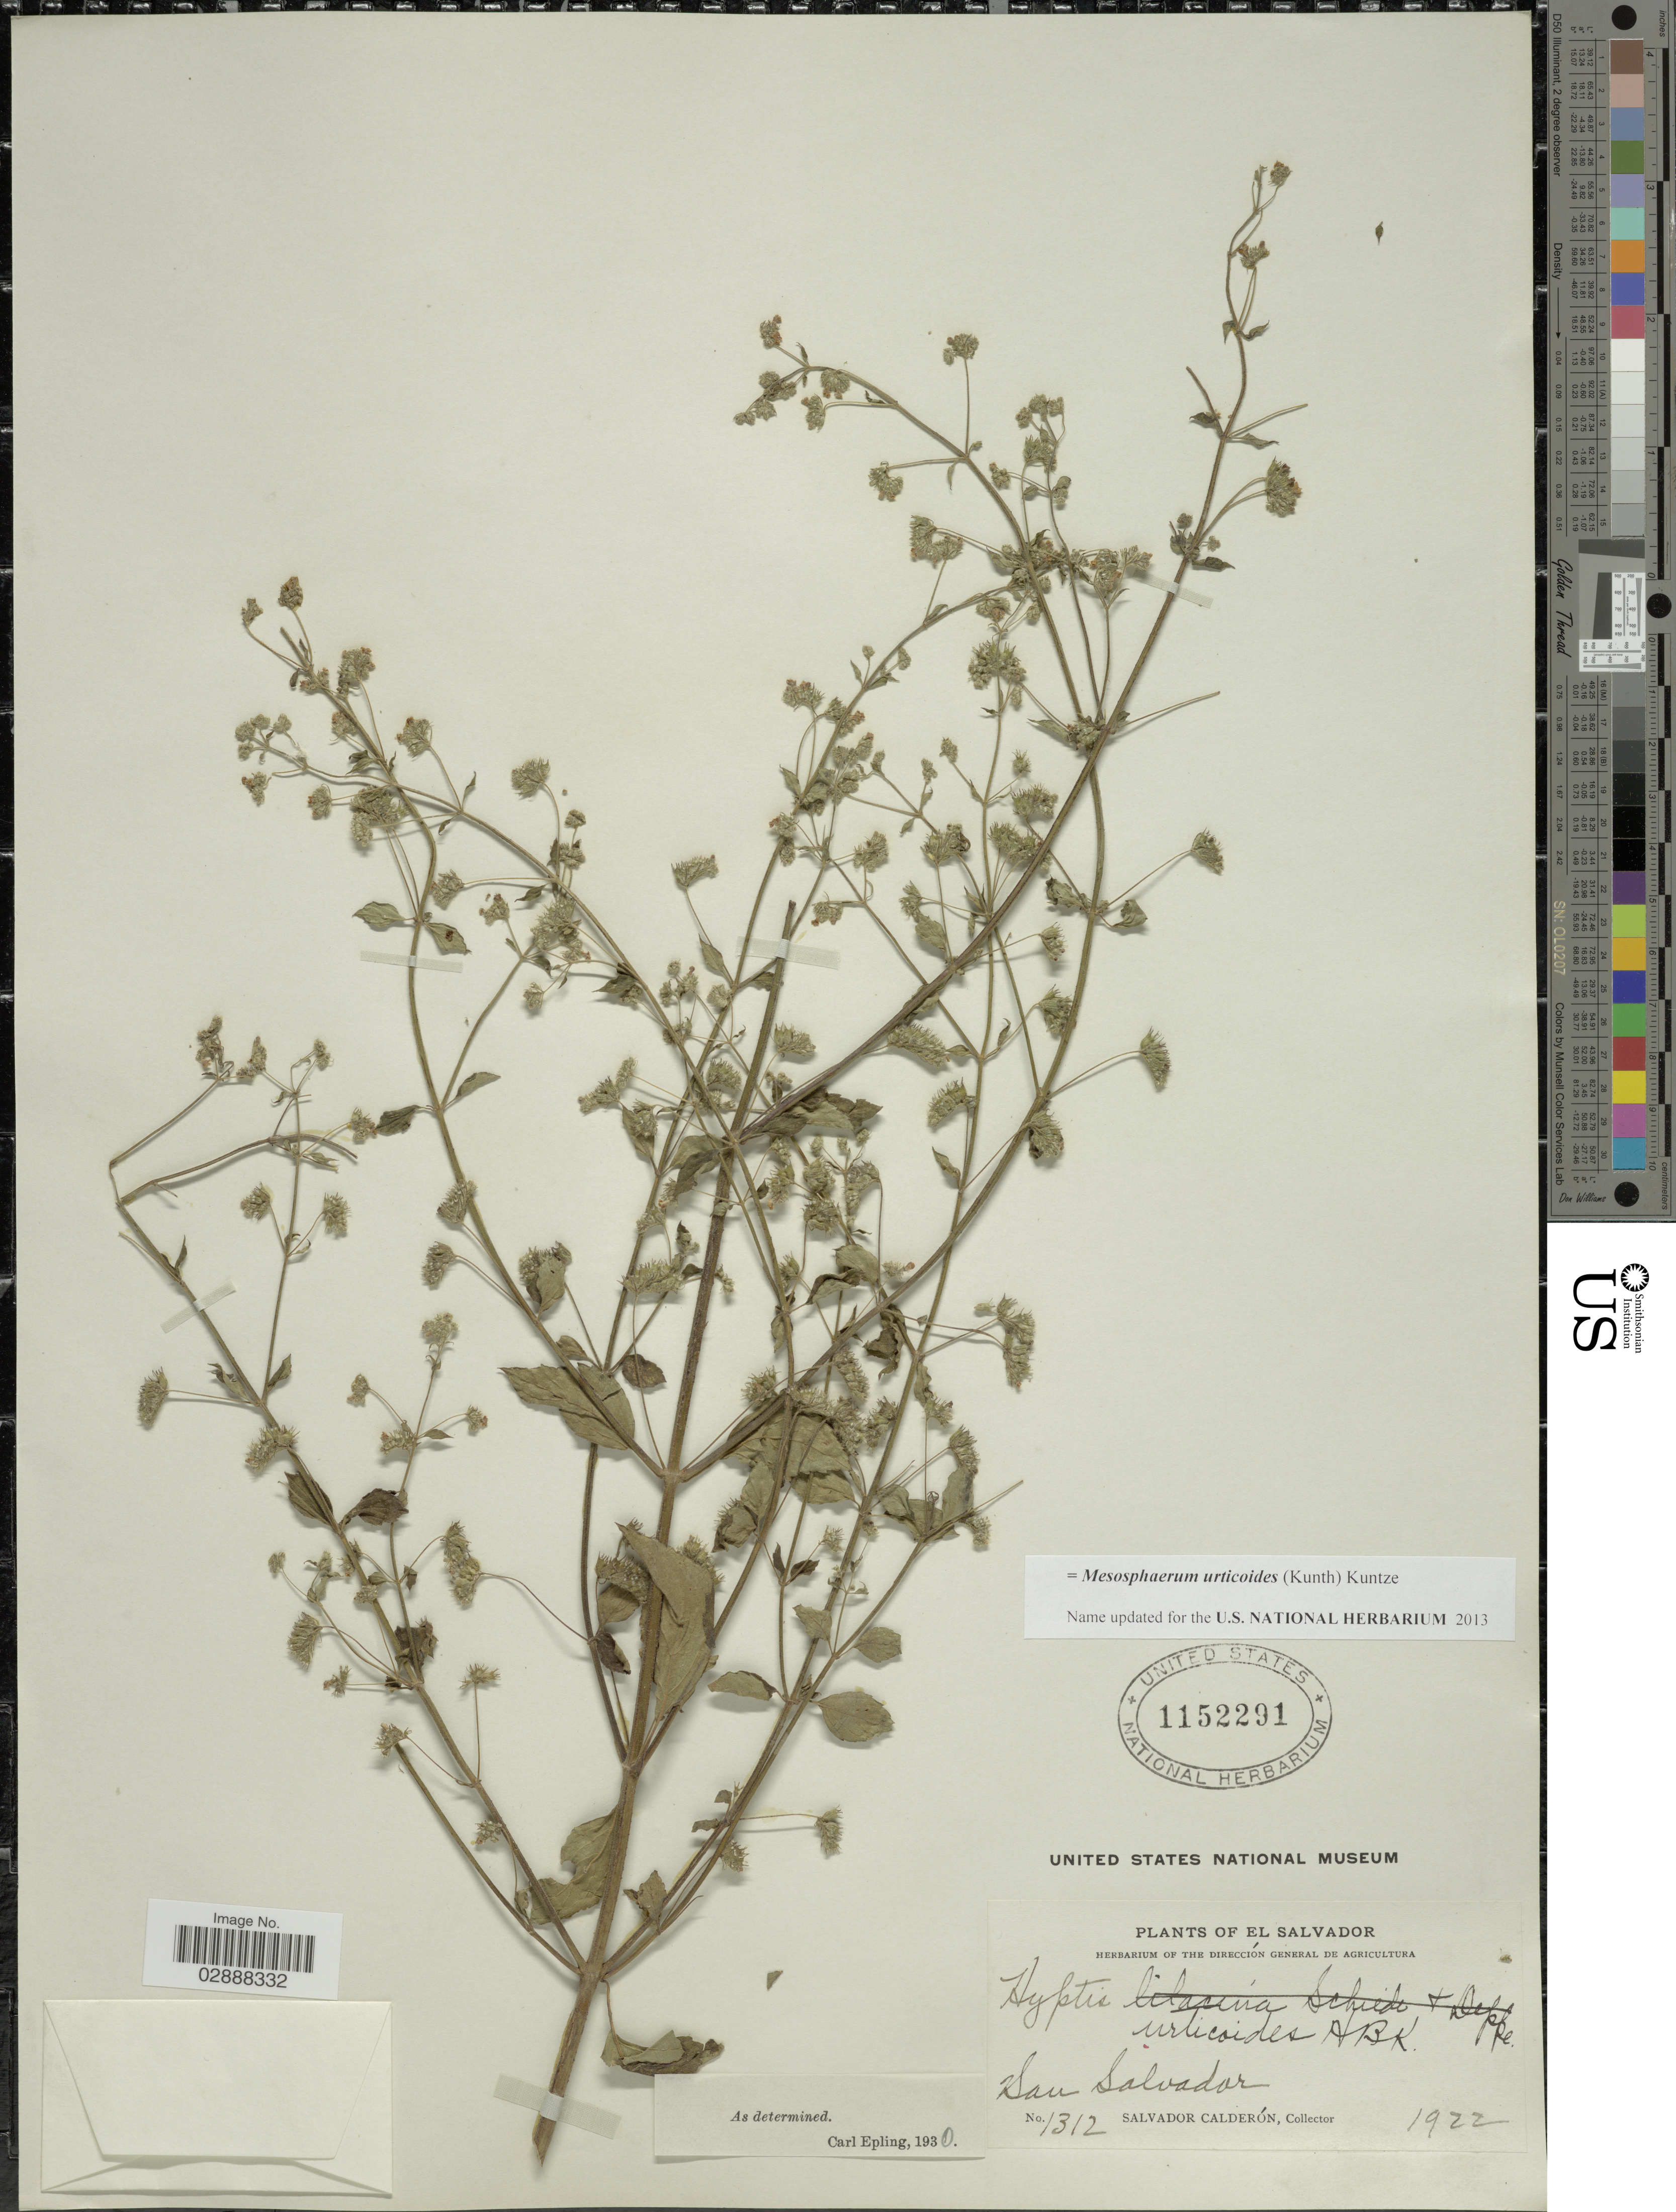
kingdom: Plantae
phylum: Tracheophyta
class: Magnoliopsida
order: Lamiales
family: Lamiaceae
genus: Mesosphaerum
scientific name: Mesosphaerum urticoides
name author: (Kunth) Kuntze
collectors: S. Calderón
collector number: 1312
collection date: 1922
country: El Salvador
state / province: San Salvador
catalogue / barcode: US 1152291